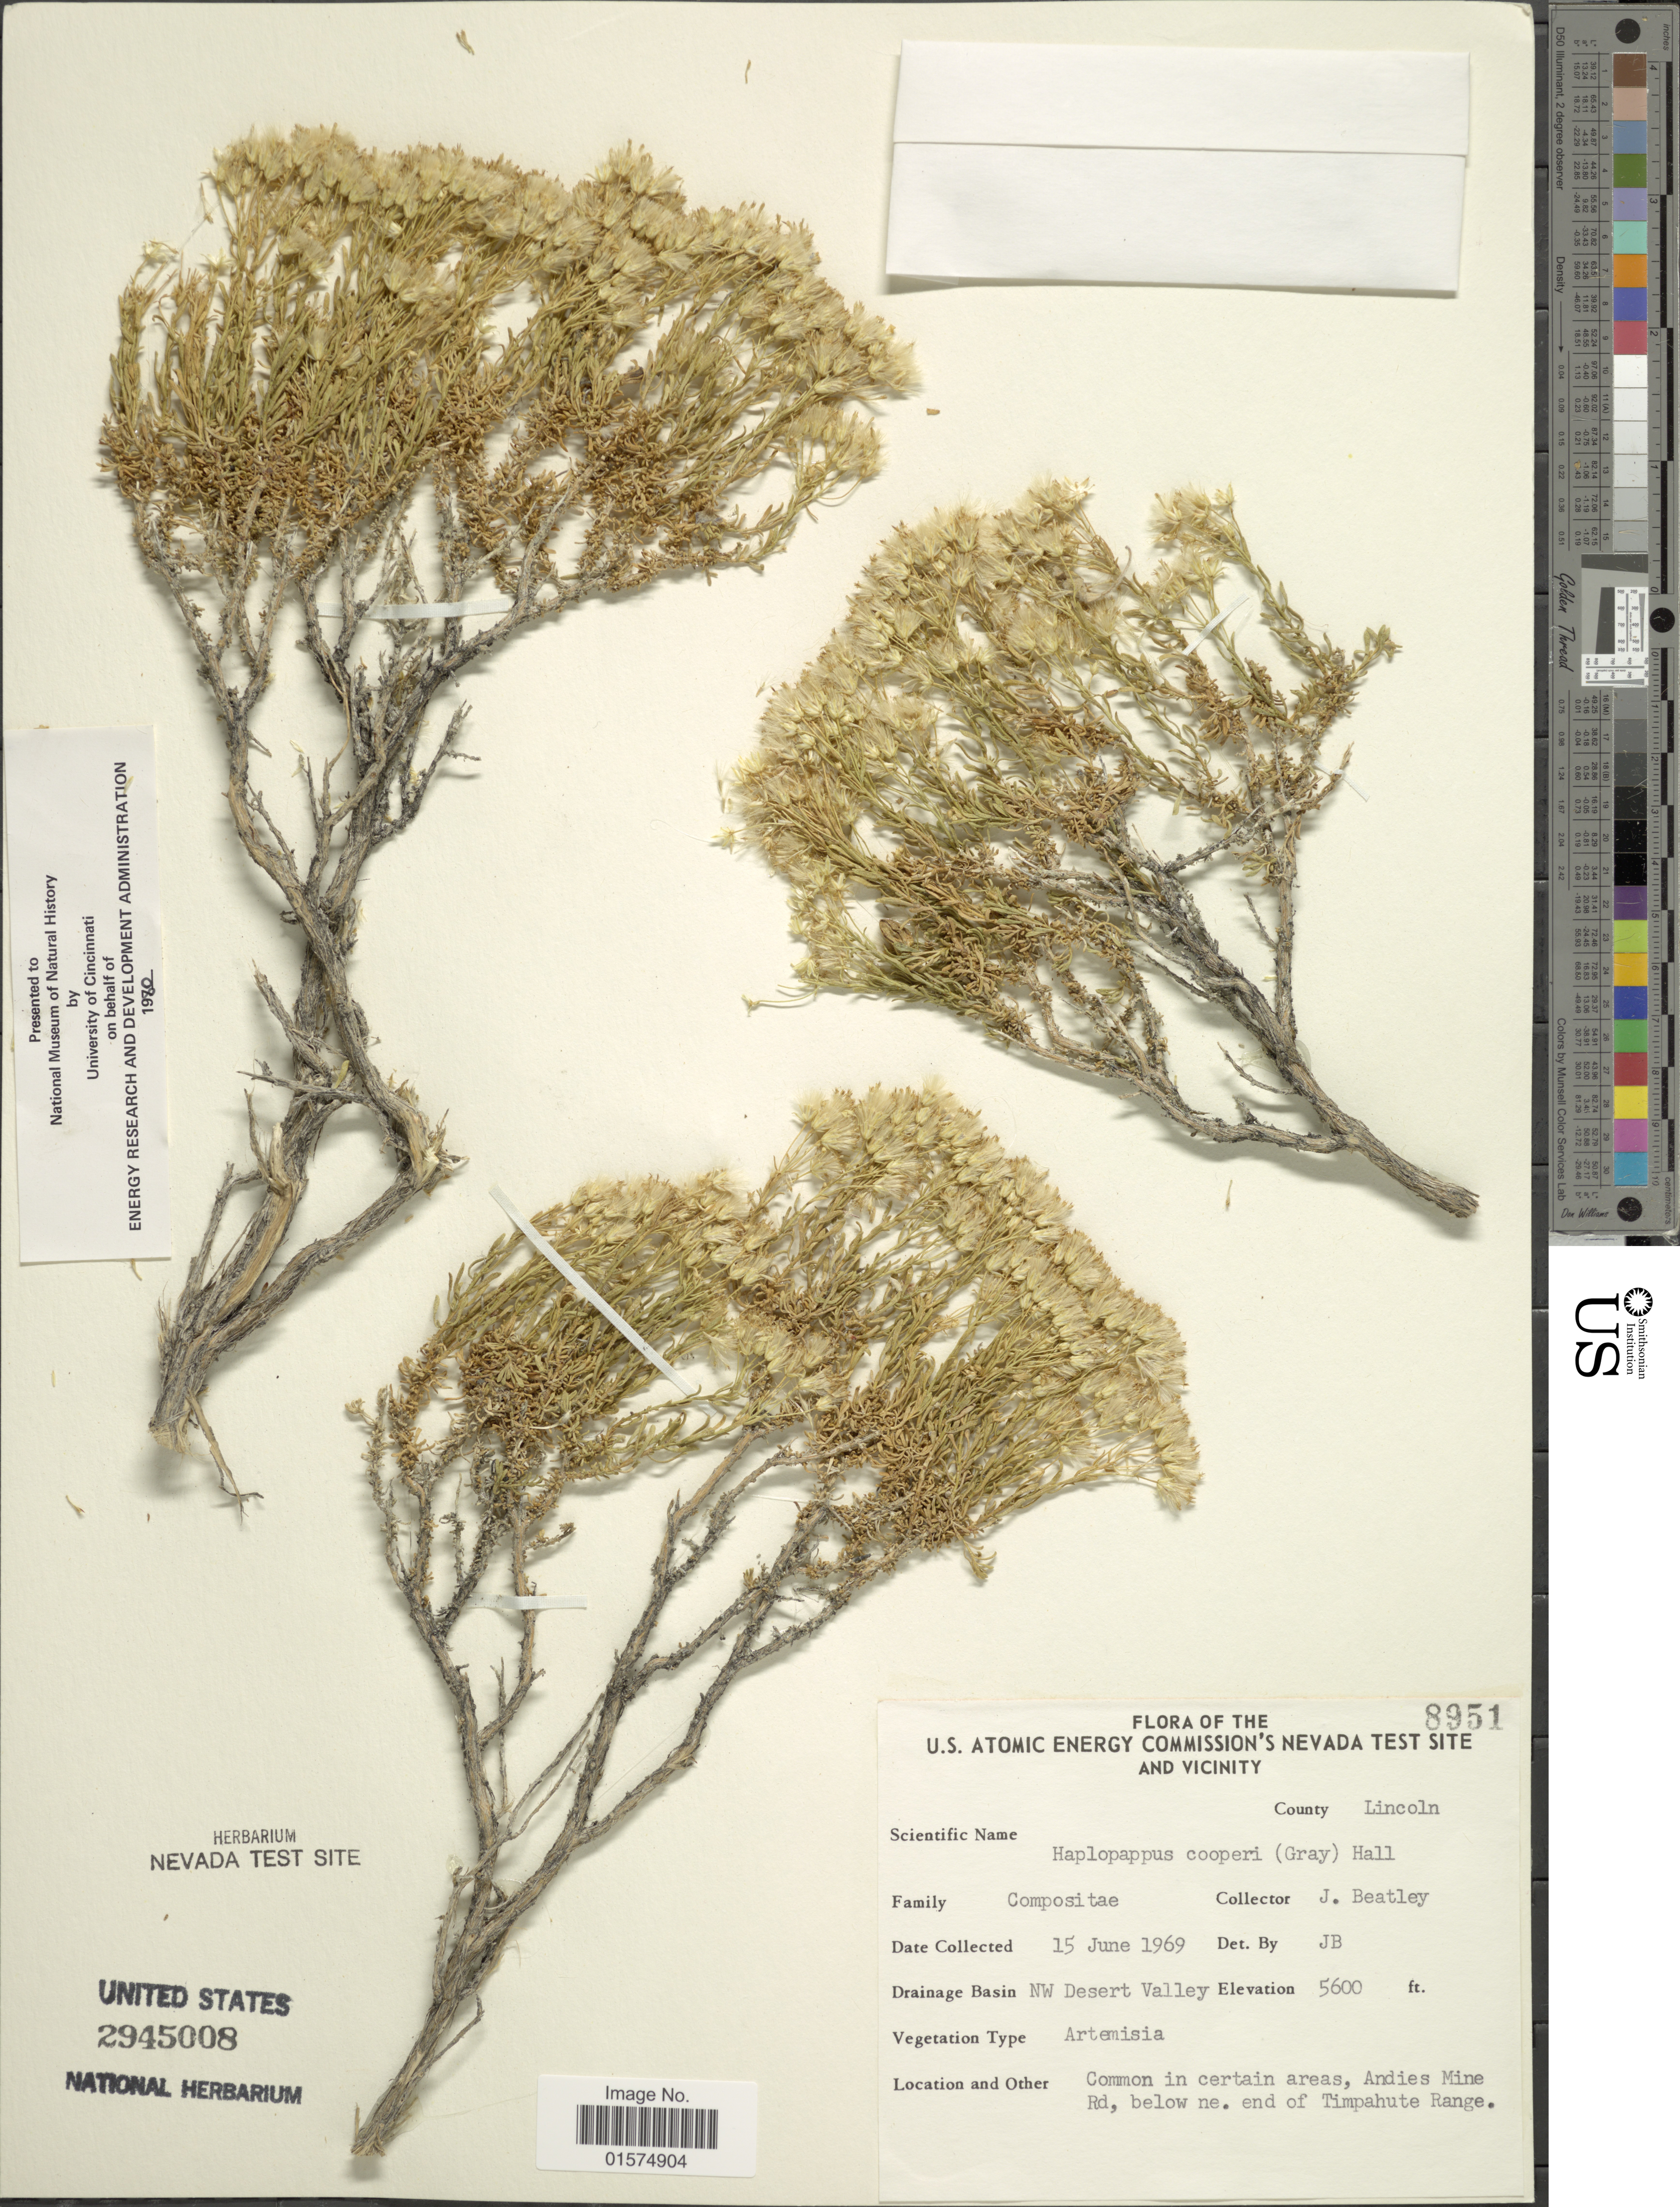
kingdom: Plantae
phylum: Tracheophyta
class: Magnoliopsida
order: Asterales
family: Asteraceae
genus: Ericameria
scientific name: Ericameria cooperi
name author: (A. Gray) Hall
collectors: J. C. Beatley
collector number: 8951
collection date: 1969-06-15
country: United States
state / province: Nevada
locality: U.S. Atomic Energy Commission's Nevada Test Site and vicinity. County Lincoln. Drainage Basin NW Desert Valley. Andies Mine Rd, below ne. end of Timpahute Range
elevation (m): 1707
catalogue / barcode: US 2945008